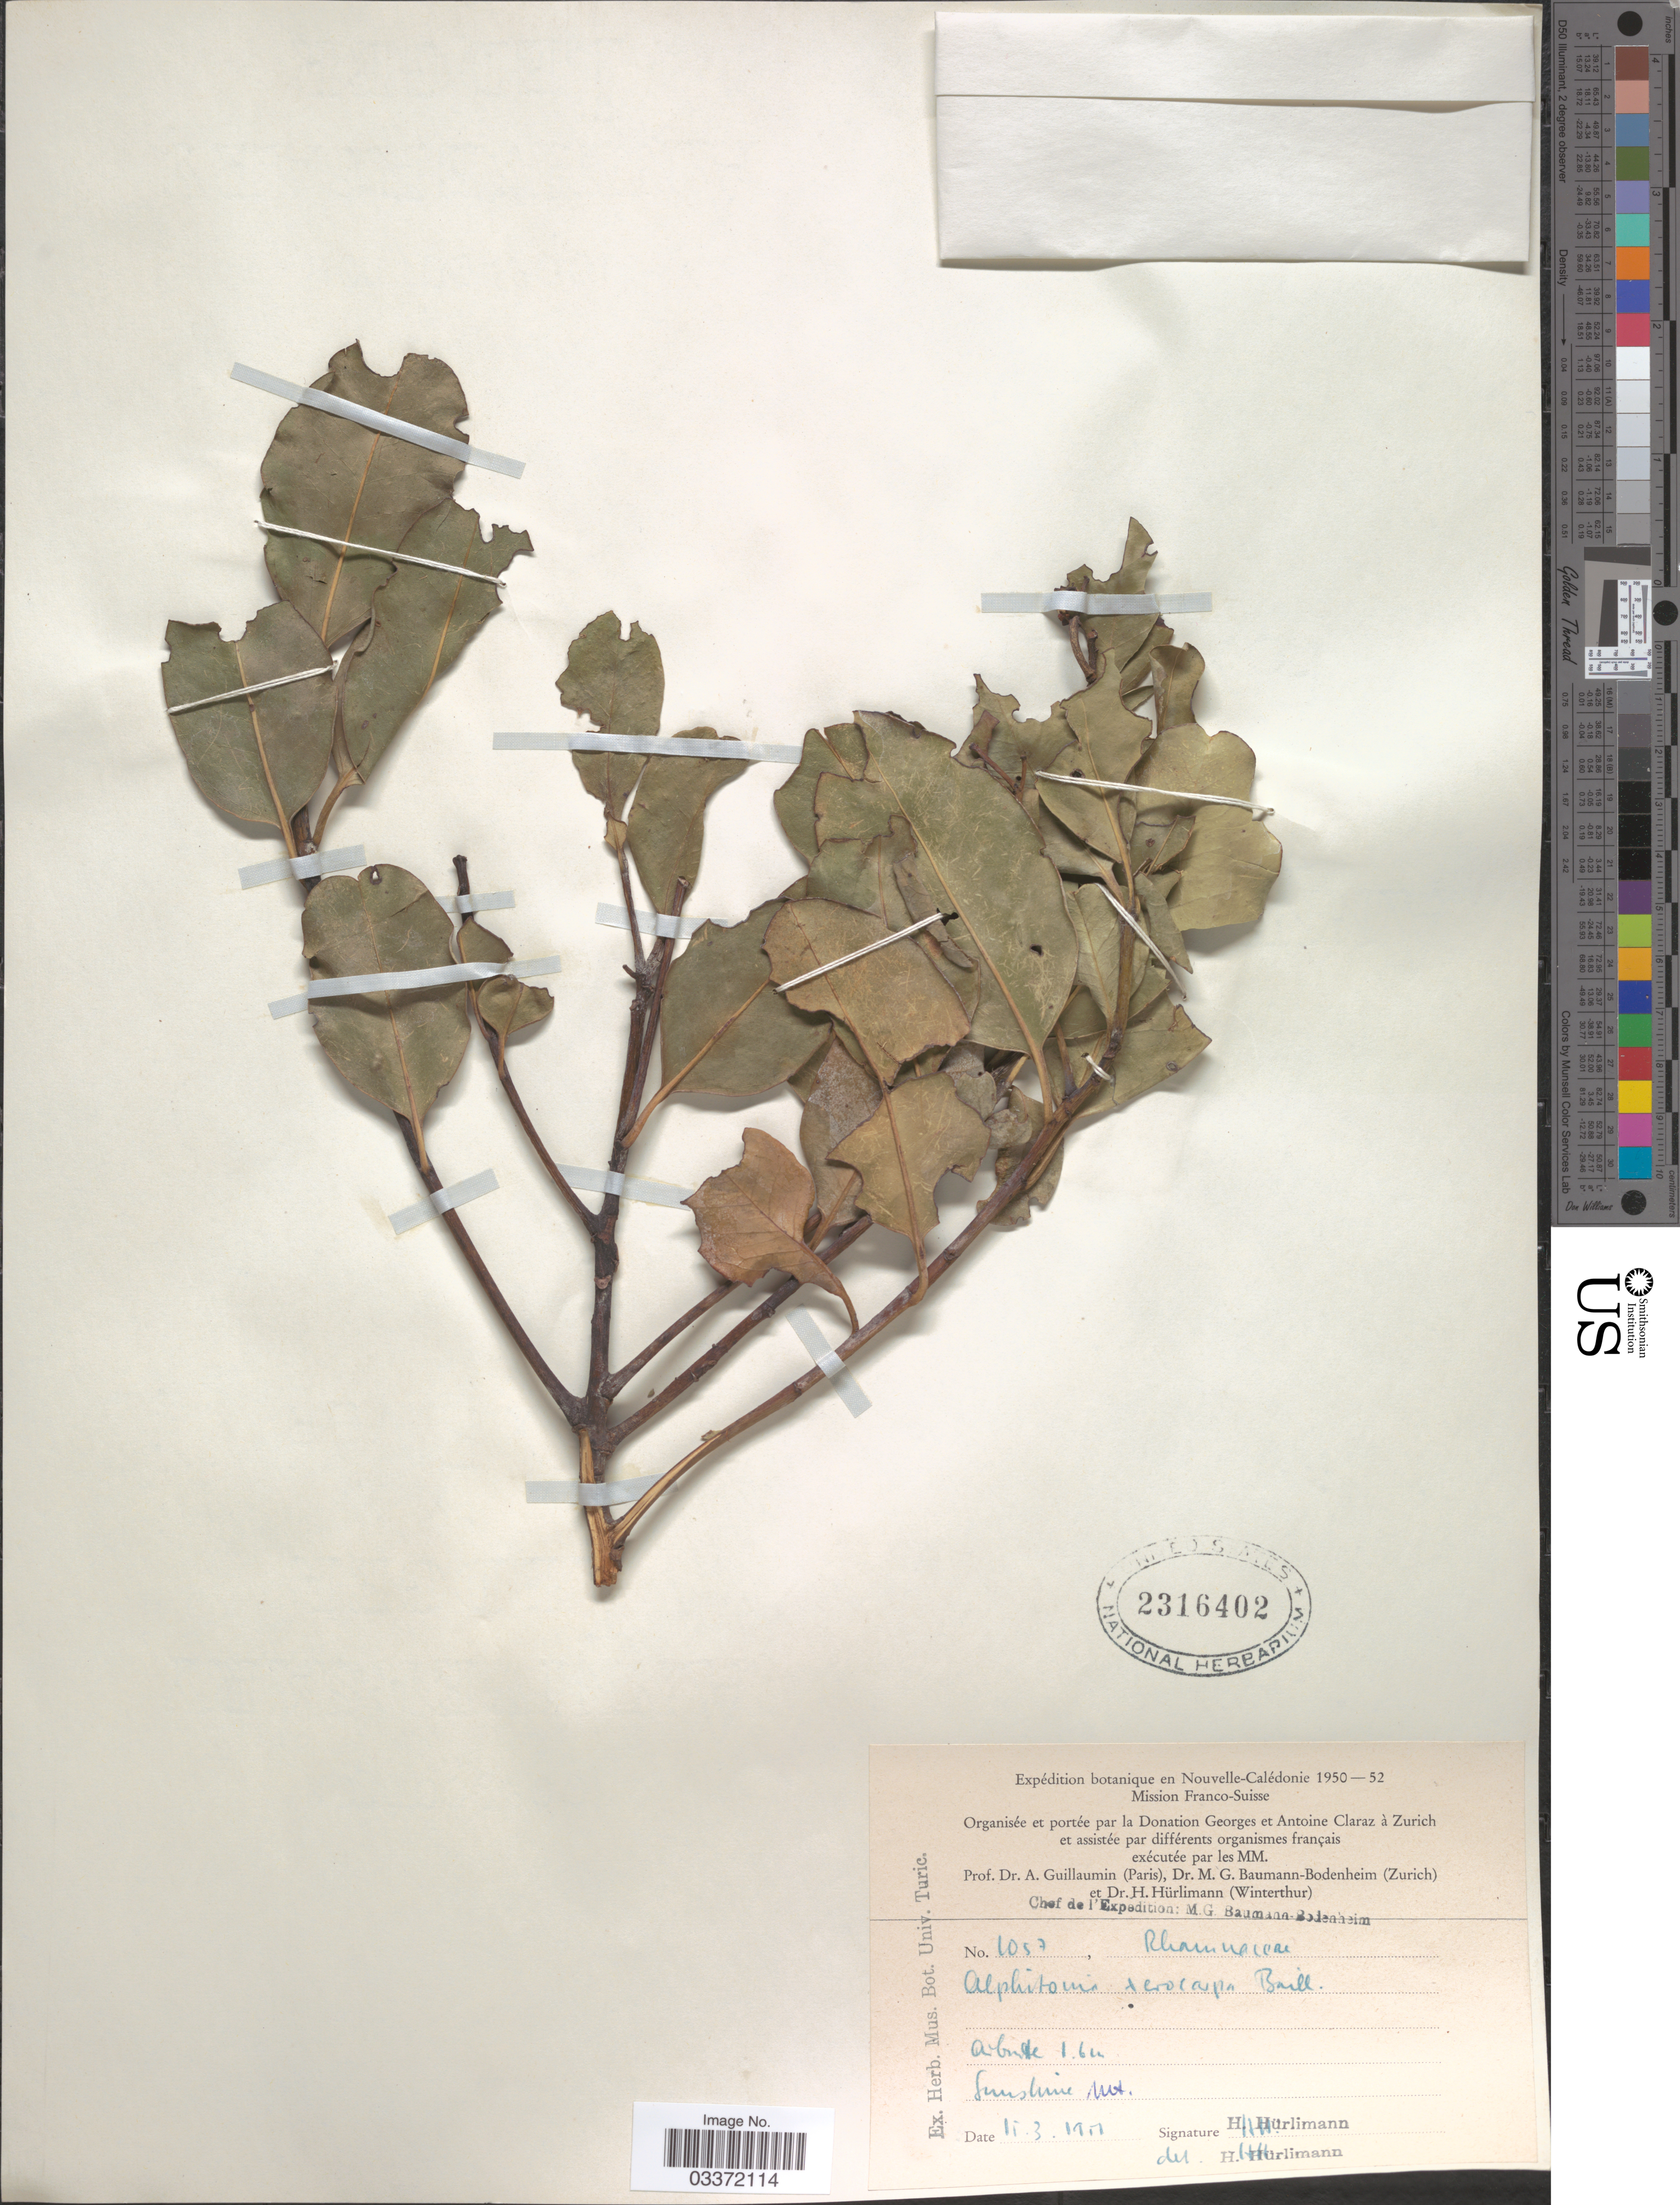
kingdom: Plantae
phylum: Tracheophyta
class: Magnoliopsida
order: Rosales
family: Rhamnaceae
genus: Jaffrea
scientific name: Jaffrea xerocarpa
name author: (Baill.) H.C. Hopkins & Pillon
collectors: H. Hürlimann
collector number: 1057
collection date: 1951-03-18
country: New Caledonia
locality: Sunshine Mt.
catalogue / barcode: US 2316402